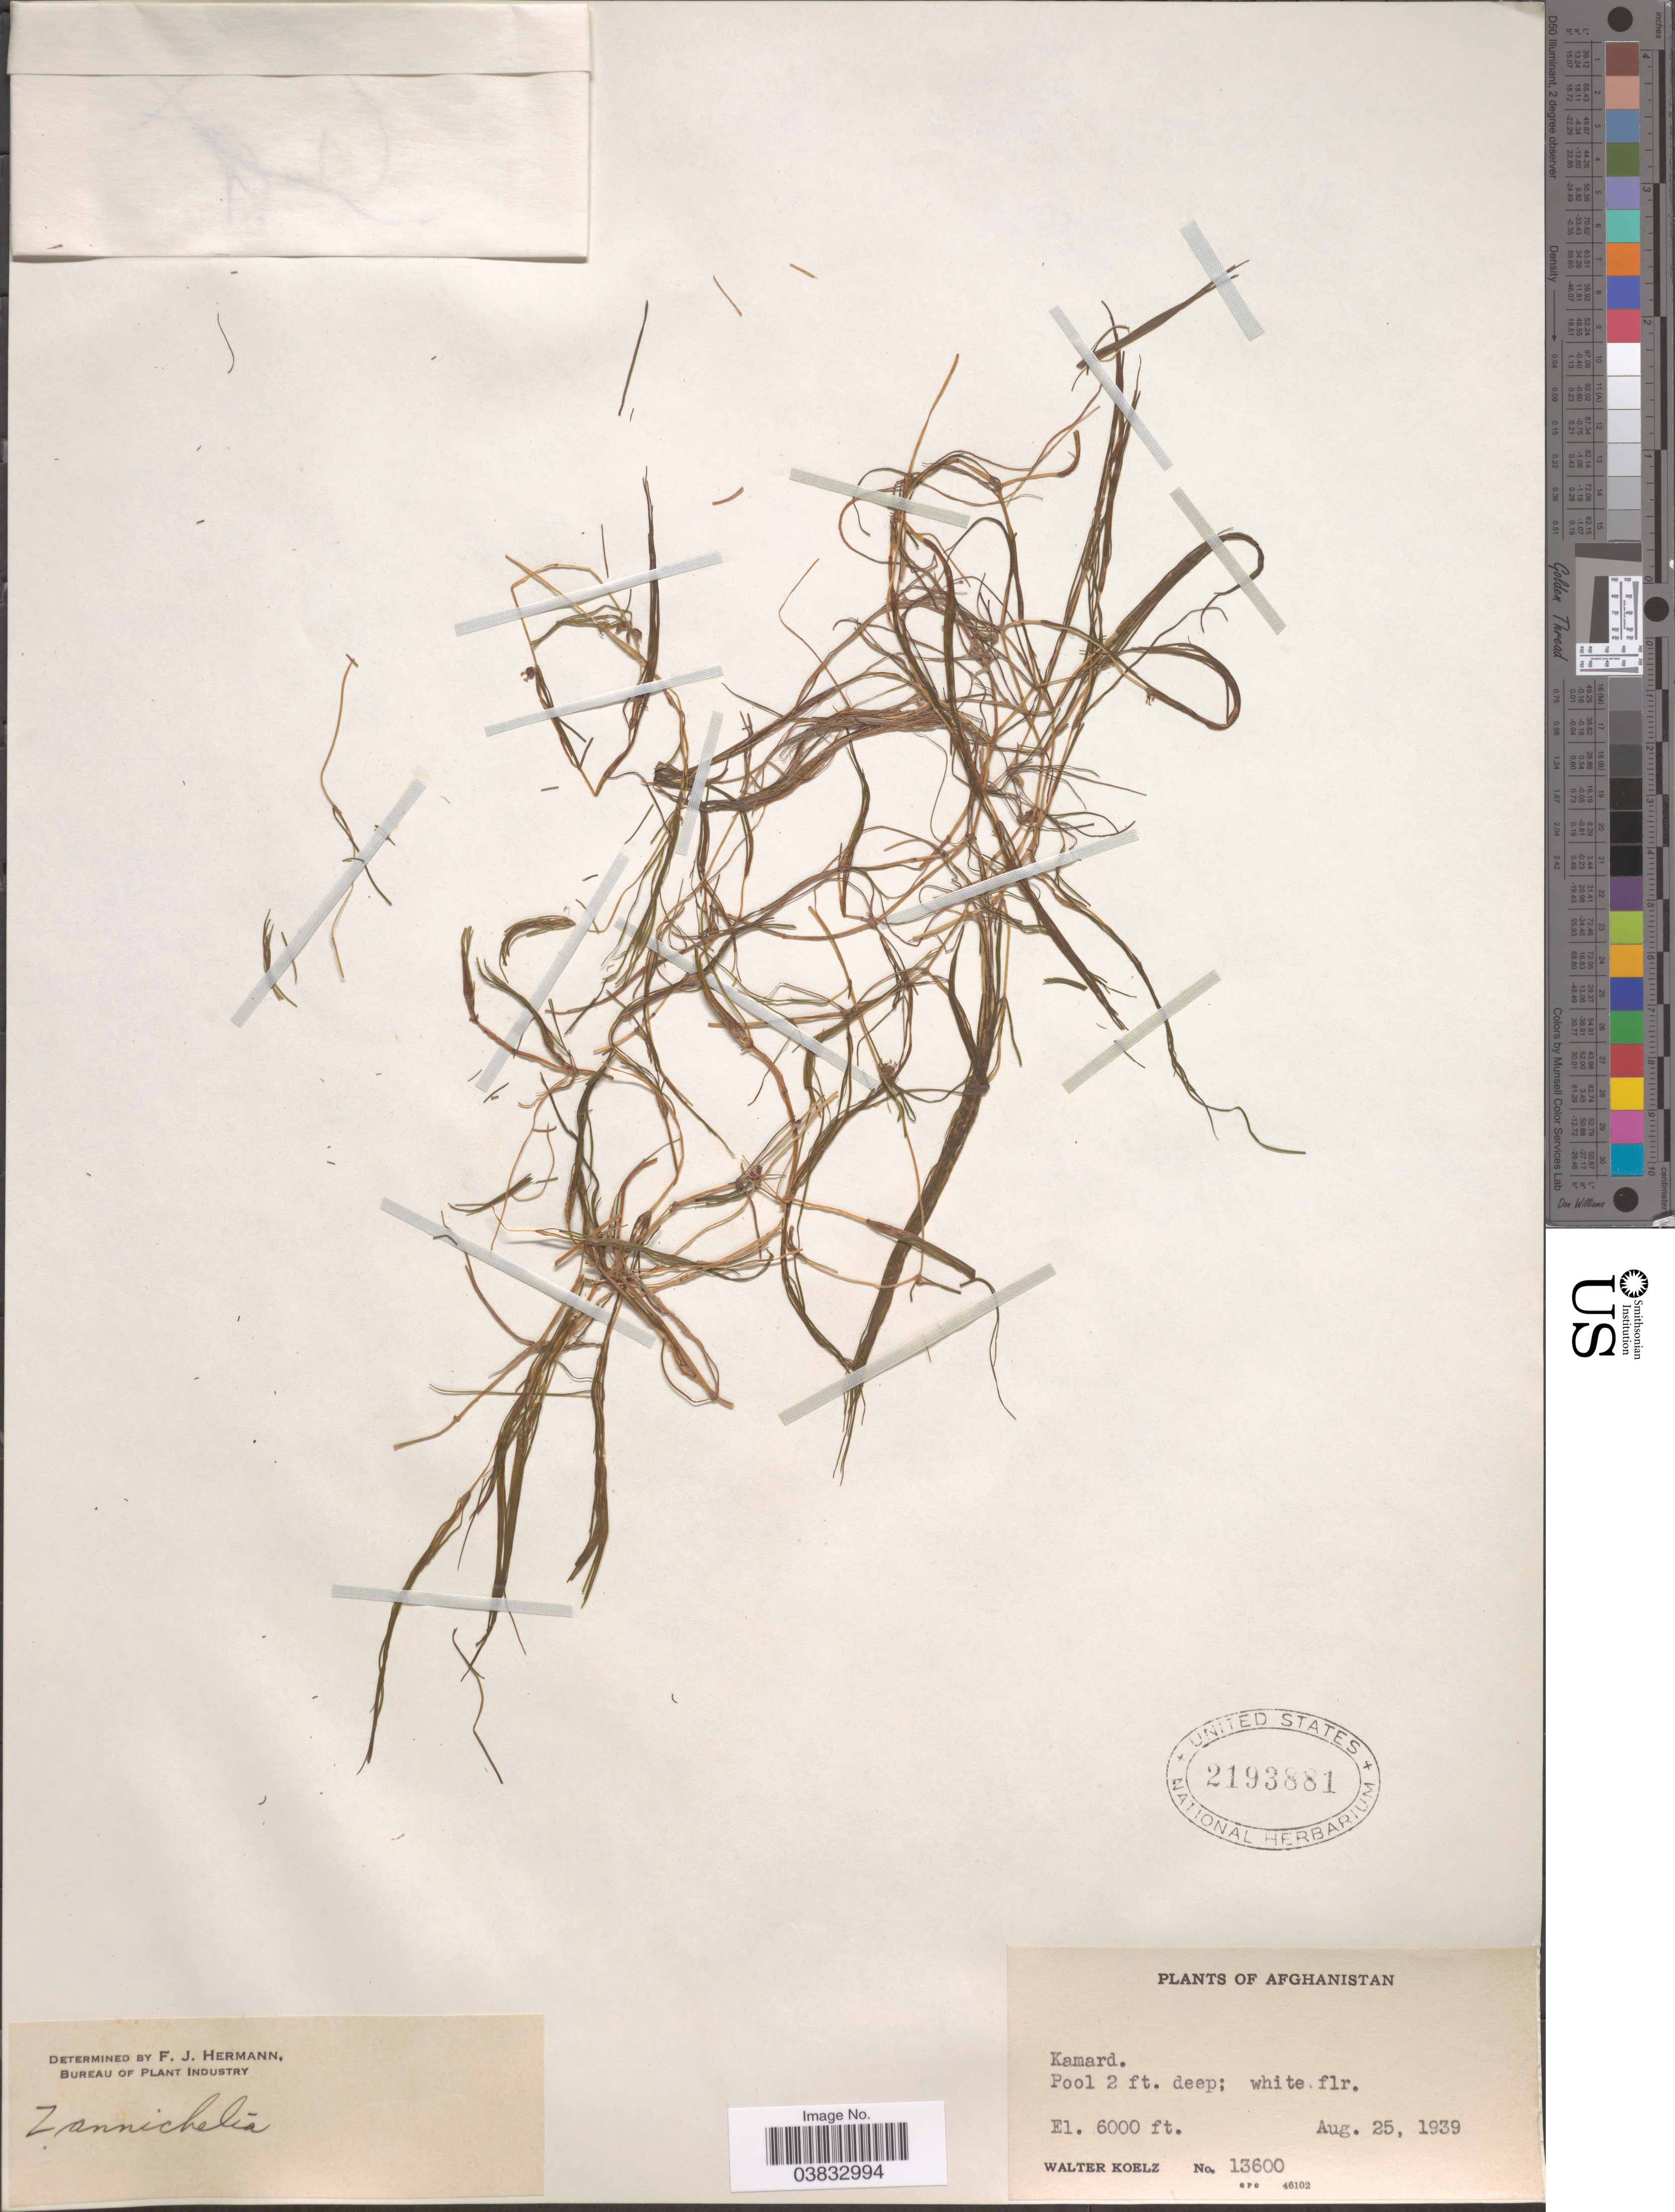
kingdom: Plantae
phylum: Tracheophyta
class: Liliopsida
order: Alismatales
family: Potamogetonaceae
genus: Zannichellia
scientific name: Zannichellia sp.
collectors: W. N. Koelz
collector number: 13600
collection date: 1939-08-25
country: Afghanistan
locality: Kamard.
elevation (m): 1829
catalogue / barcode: US 2193881